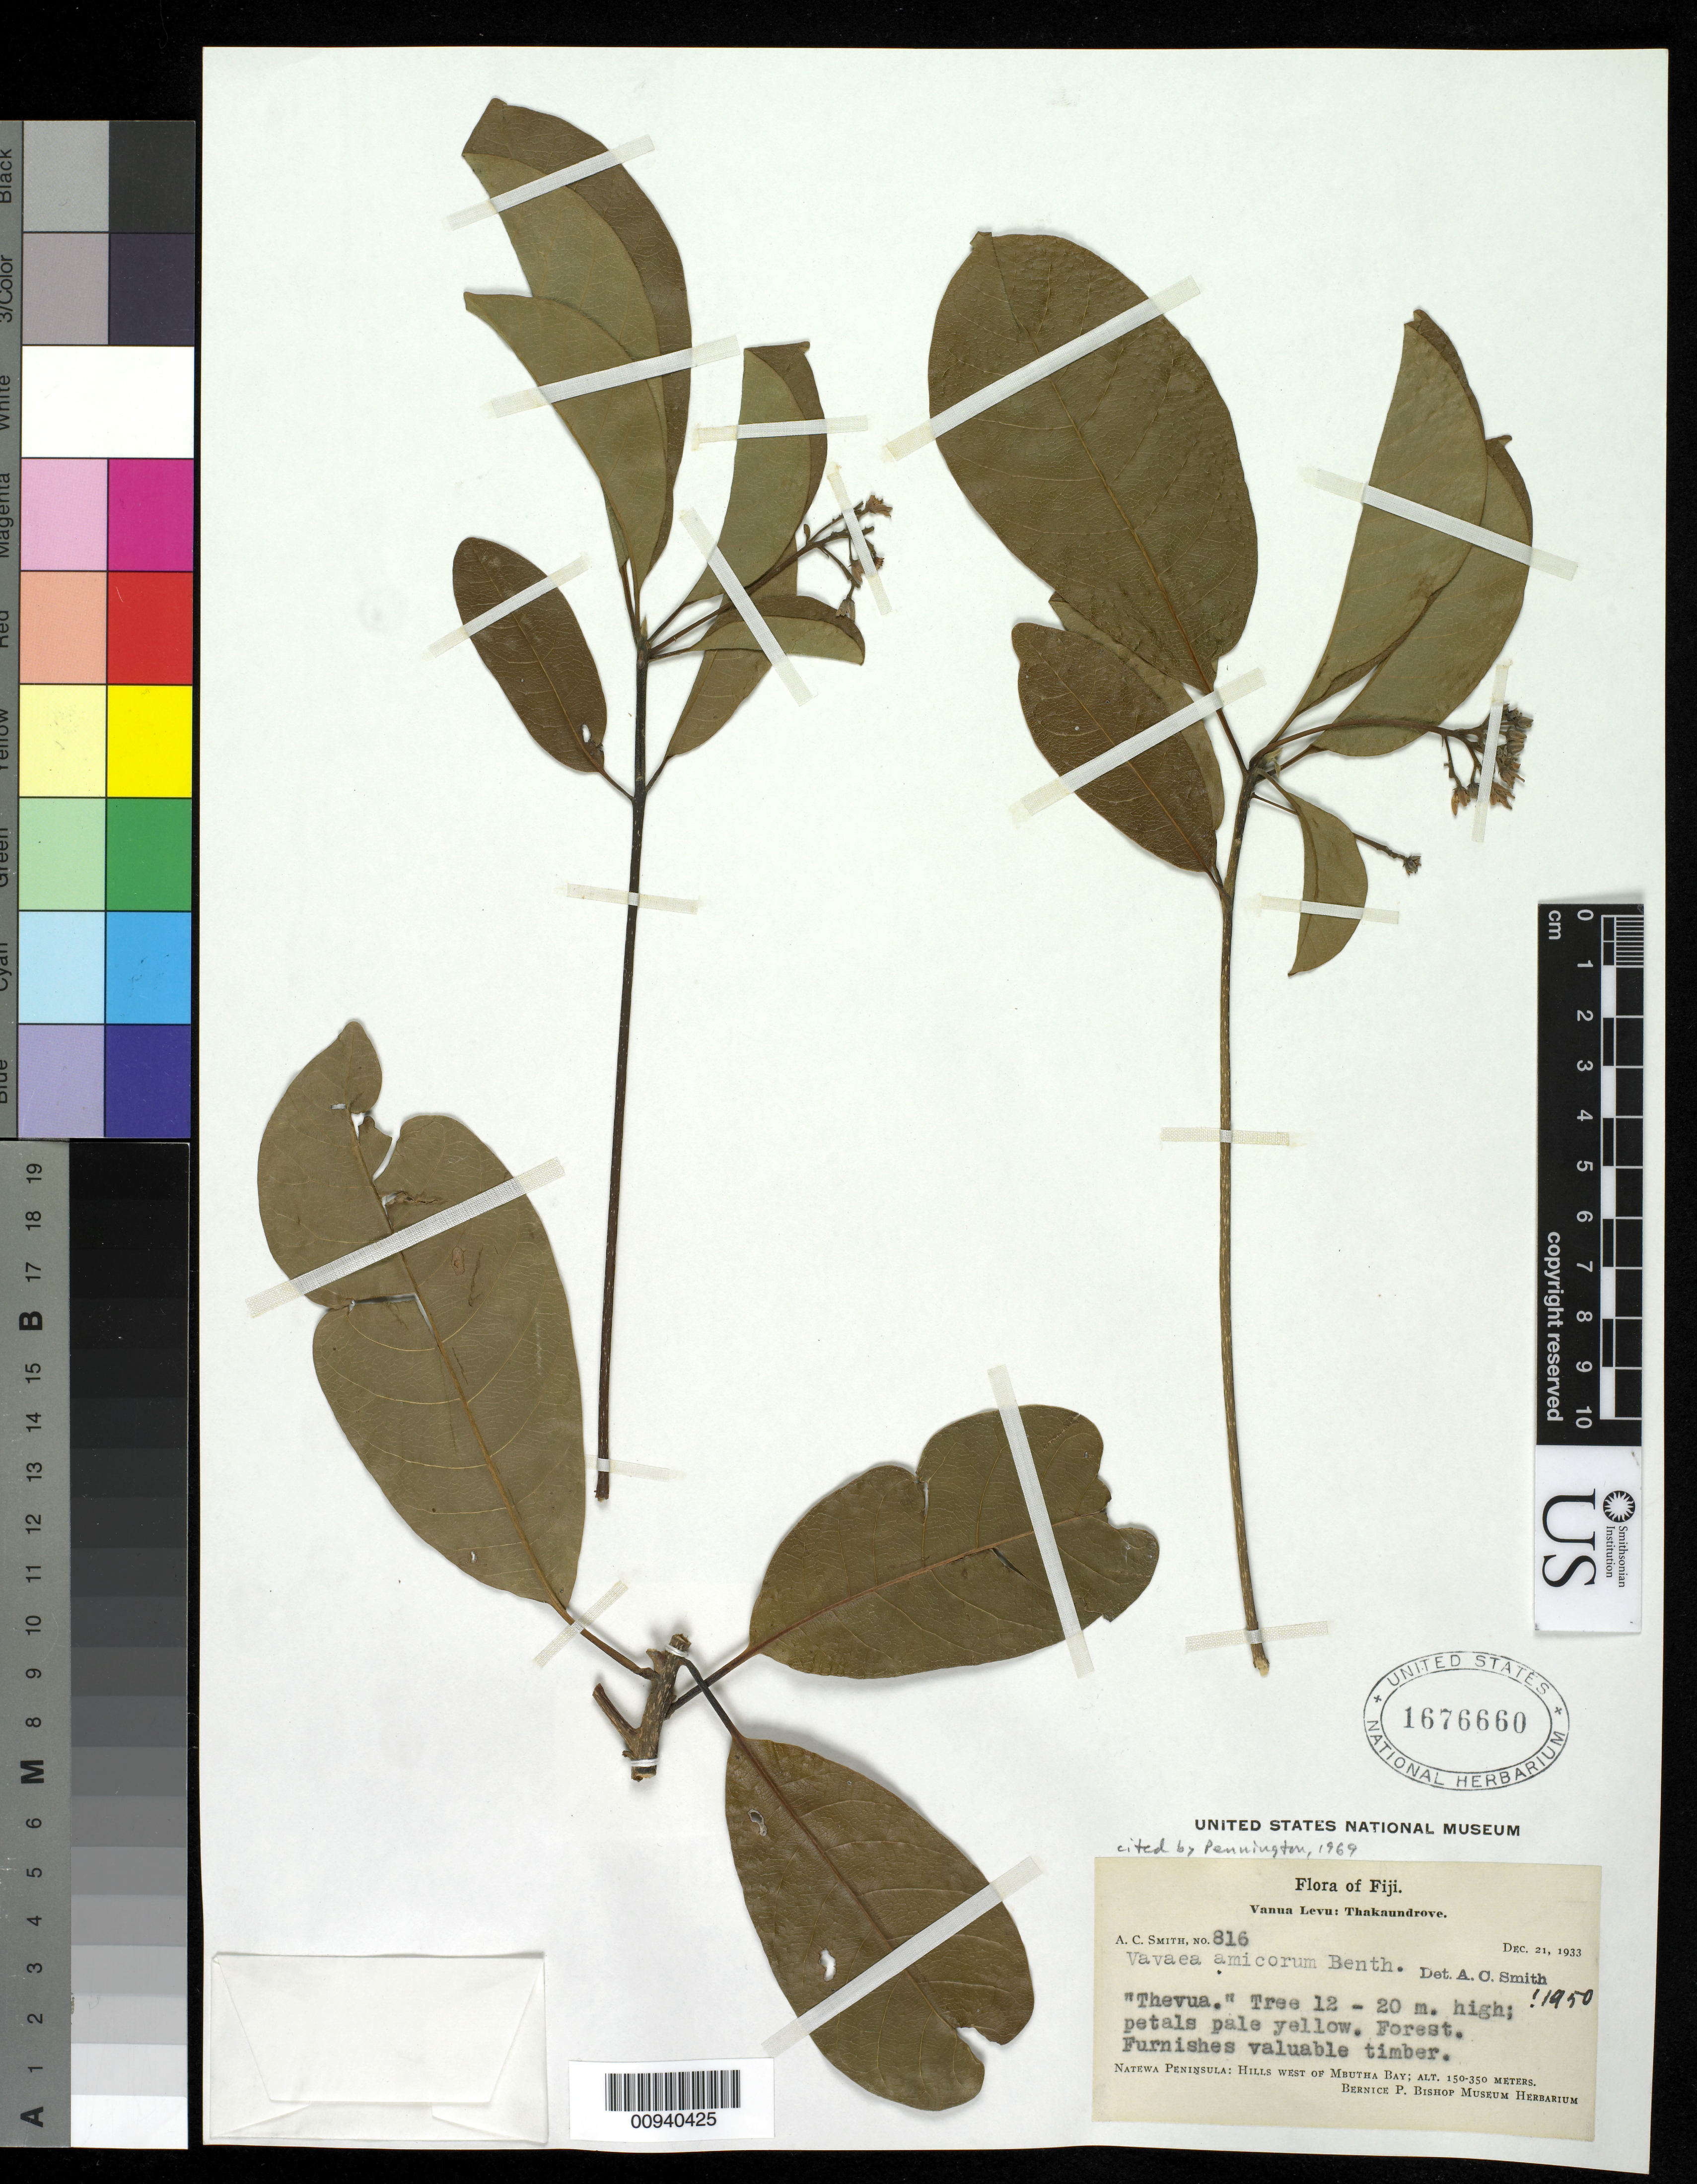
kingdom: Plantae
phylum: Tracheophyta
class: Magnoliopsida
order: Sapindales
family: Meliaceae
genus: Vavaea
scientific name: Vavaea amicorum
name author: Benth.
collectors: C. A. Smith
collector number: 816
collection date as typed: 21 Dec 1933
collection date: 1933-12-21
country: Fiji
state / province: Northern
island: Vanua Levu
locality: Thakaundrove. Natewa Peninsula: Hills west of Mbutha Bay.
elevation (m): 150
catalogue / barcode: US 1676660